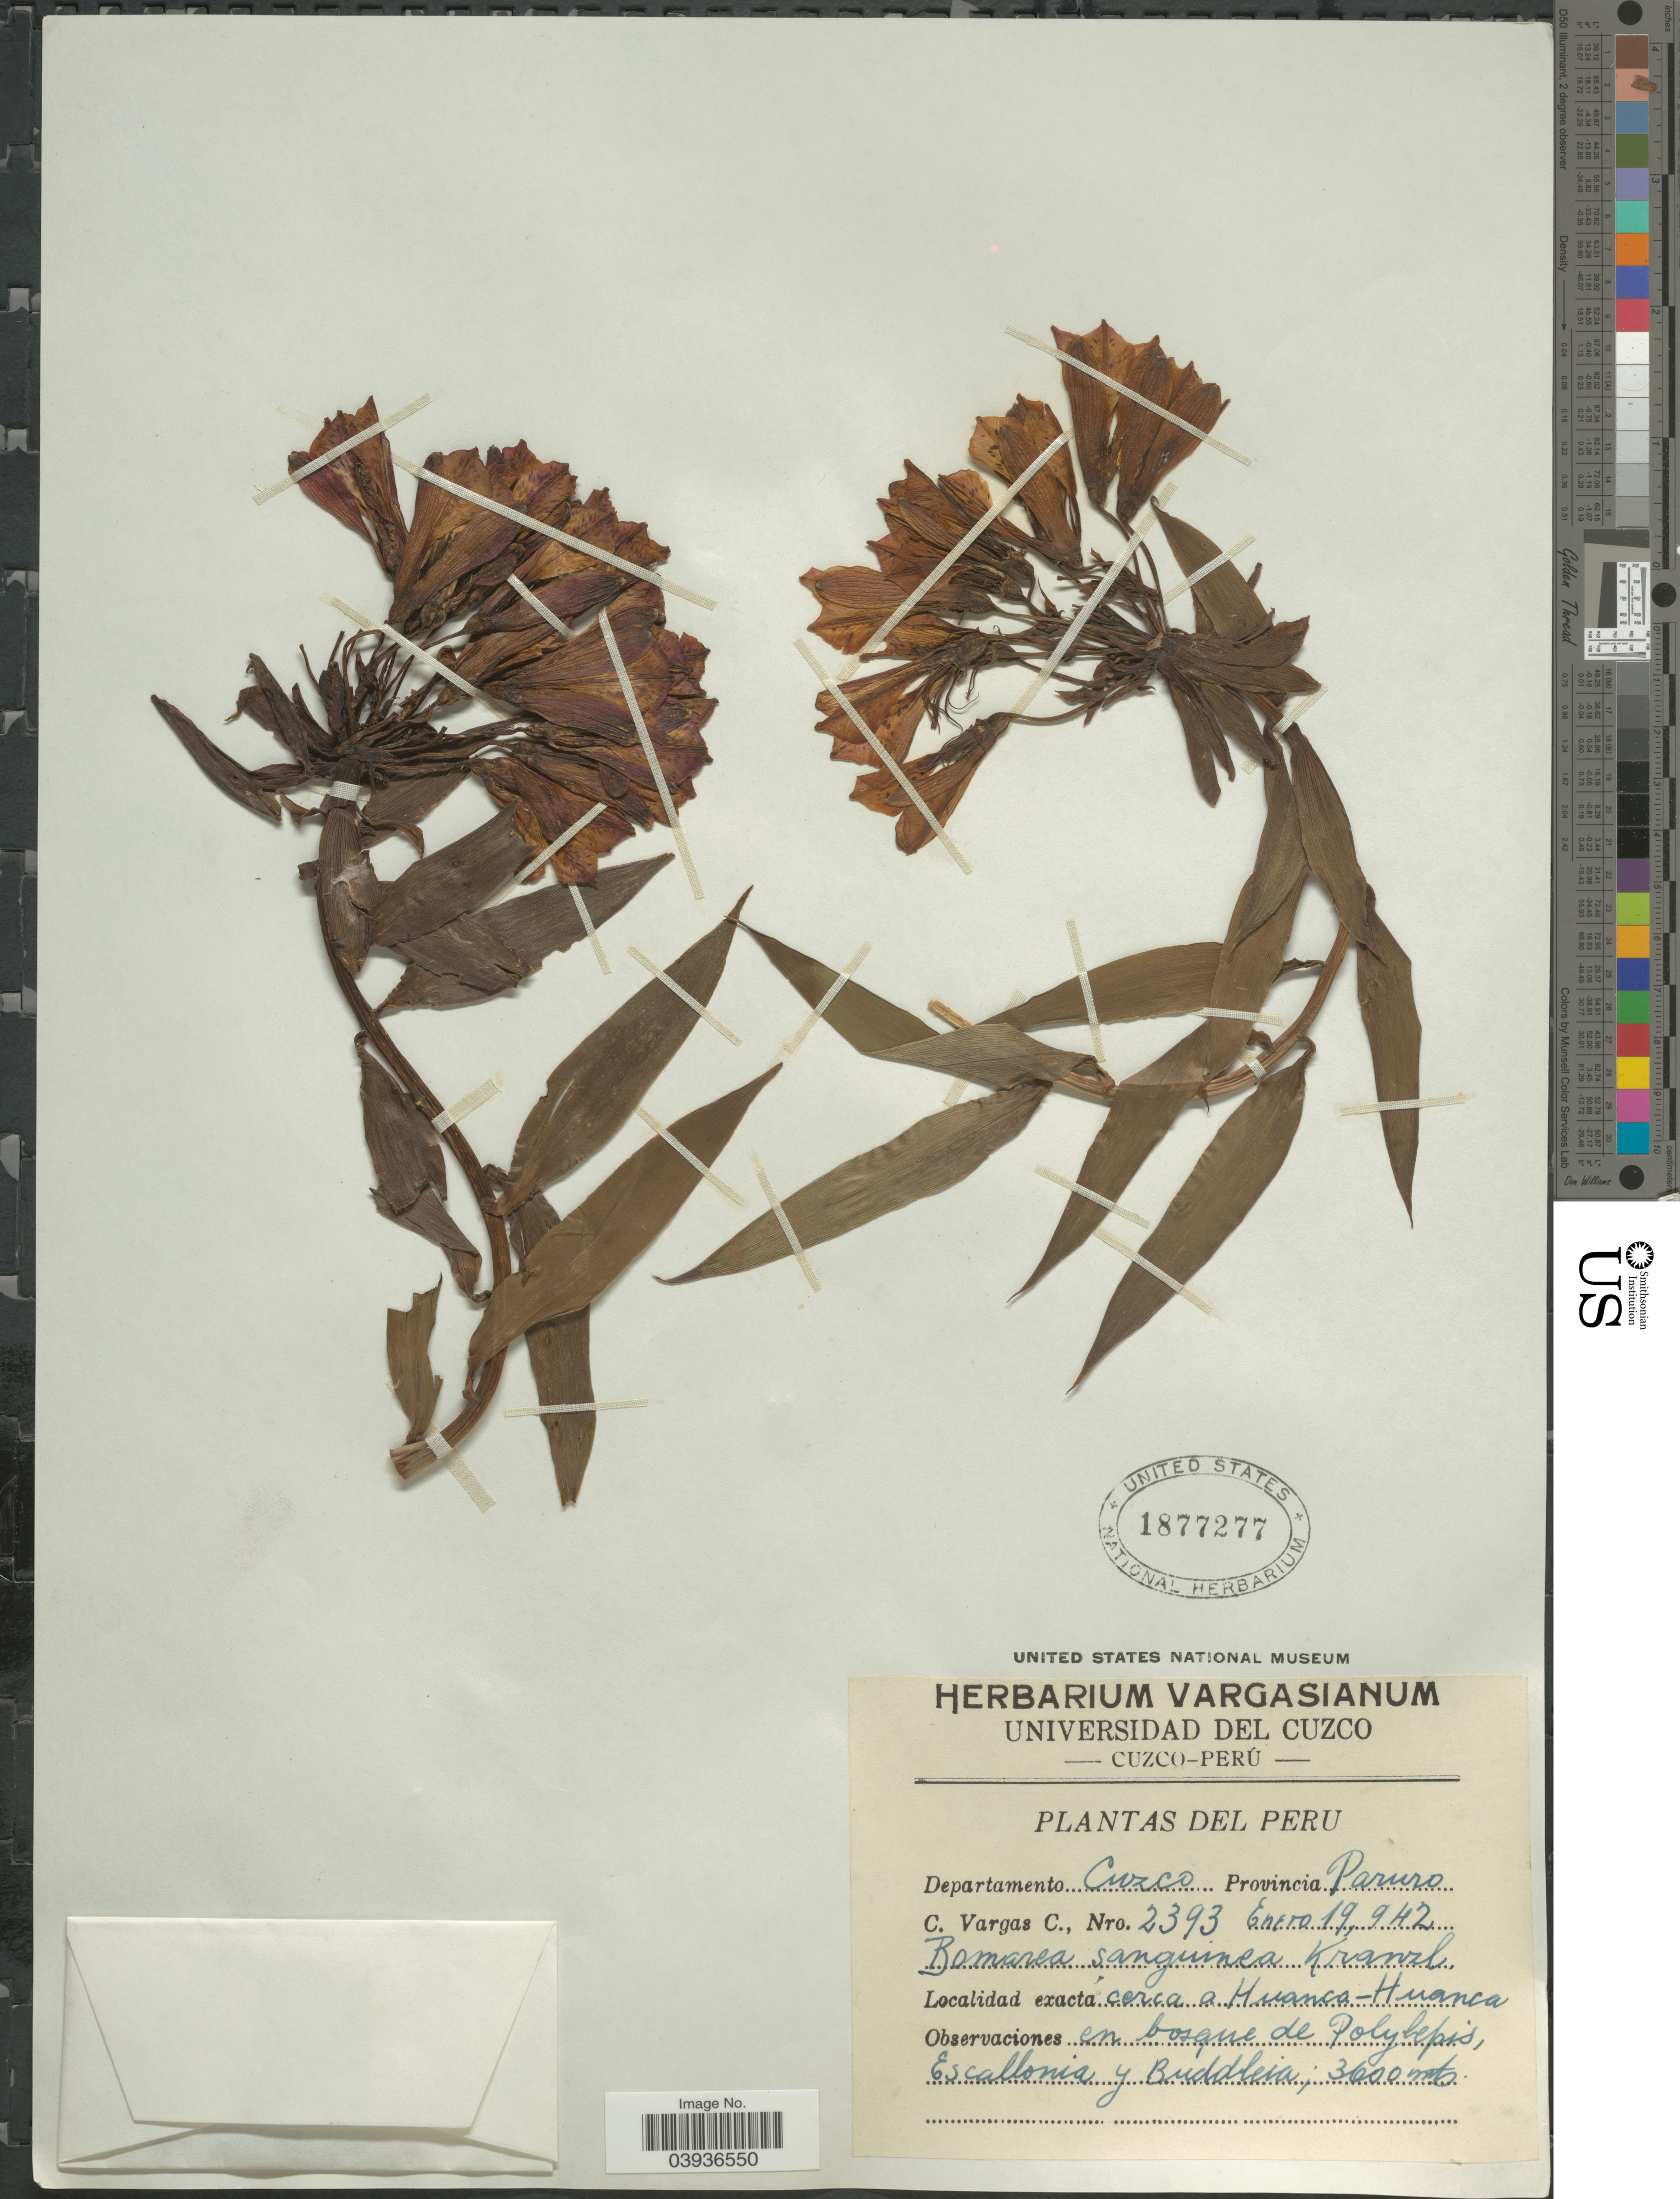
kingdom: Plantae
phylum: Tracheophyta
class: Liliopsida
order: Liliales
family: Alstroemeriaceae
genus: Bomarea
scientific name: Bomarea sanguinea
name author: Kraenzl.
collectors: C. Vargas Calderón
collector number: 2393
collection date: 1942-01-19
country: Peru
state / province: Cusco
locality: Departamento Cuzco. Provincia Paruro. Cerca a Huanca-Huanca.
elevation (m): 3600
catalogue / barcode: US 1877277